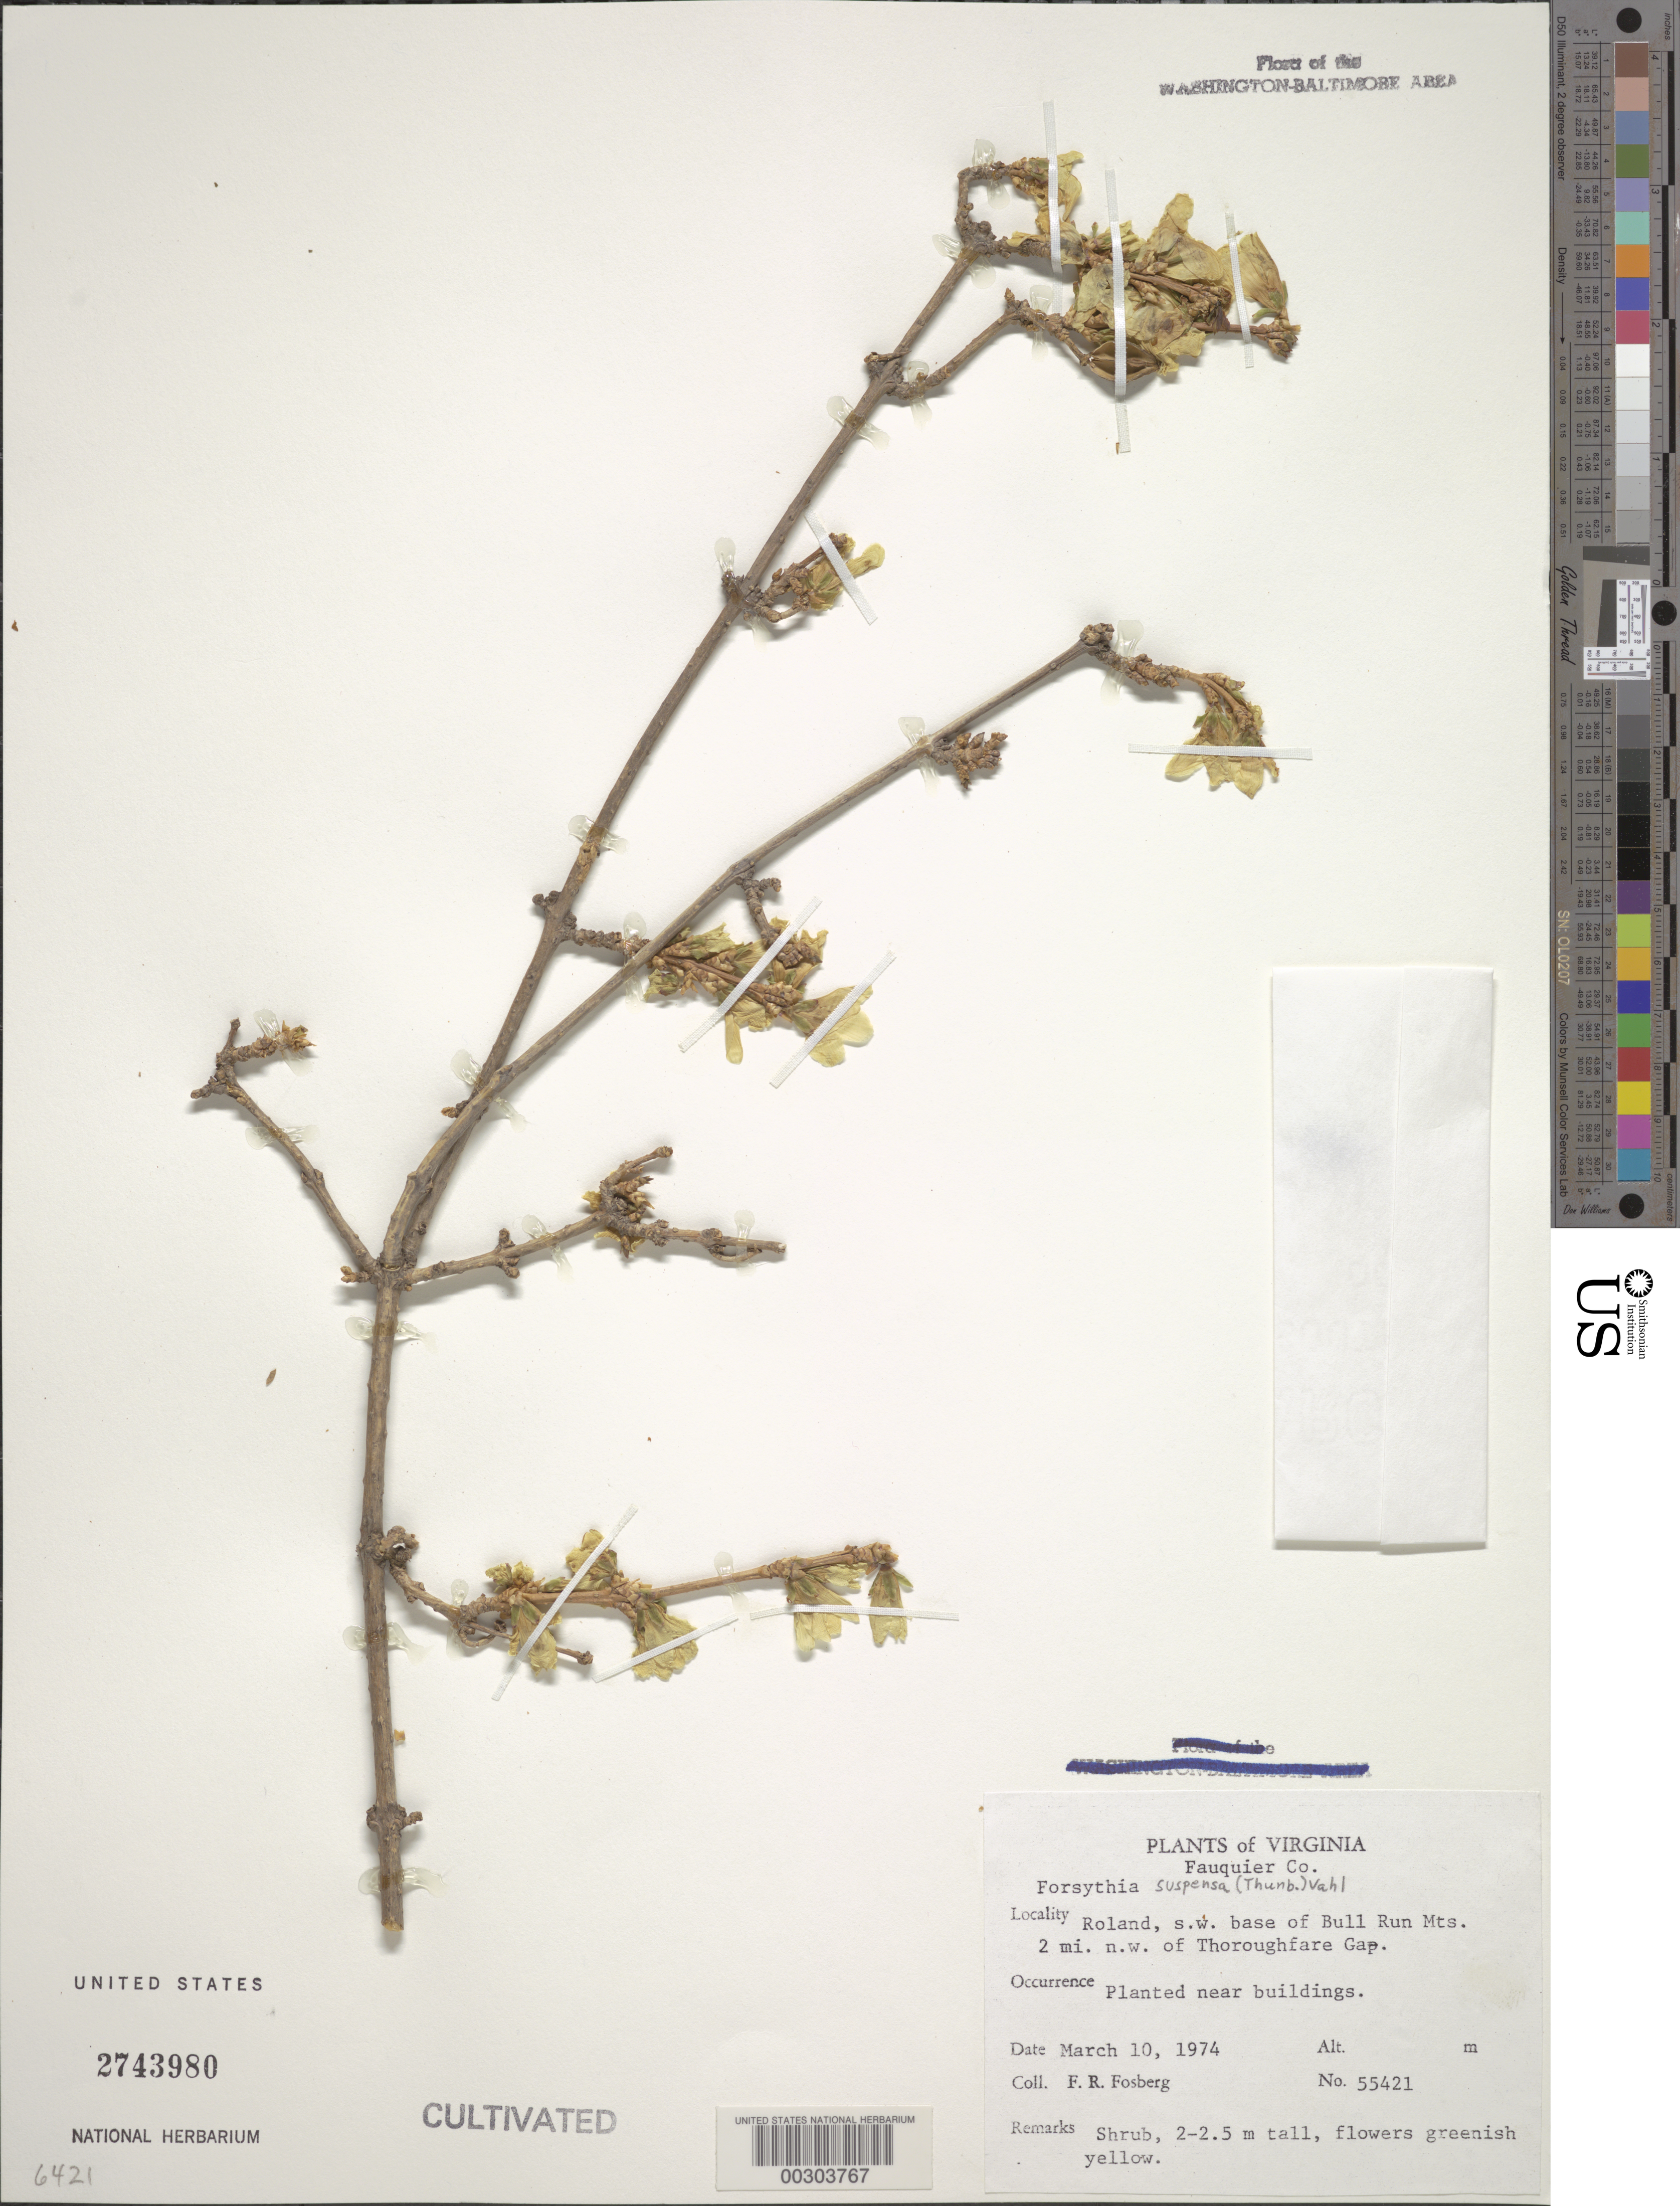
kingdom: Plantae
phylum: Tracheophyta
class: Magnoliopsida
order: Lamiales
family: Oleaceae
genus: Forsythia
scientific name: Forsythia suspensa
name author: (Thunb.) Vahl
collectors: F. R. Fosberg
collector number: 55421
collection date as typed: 10 Mar 1974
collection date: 1974-03-10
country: United States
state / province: Virginia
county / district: Fauquier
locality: Southwest base of Bull Run Mountains, northwest of Thoroughfare Gap Bull Run Mts.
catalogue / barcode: US 2743980